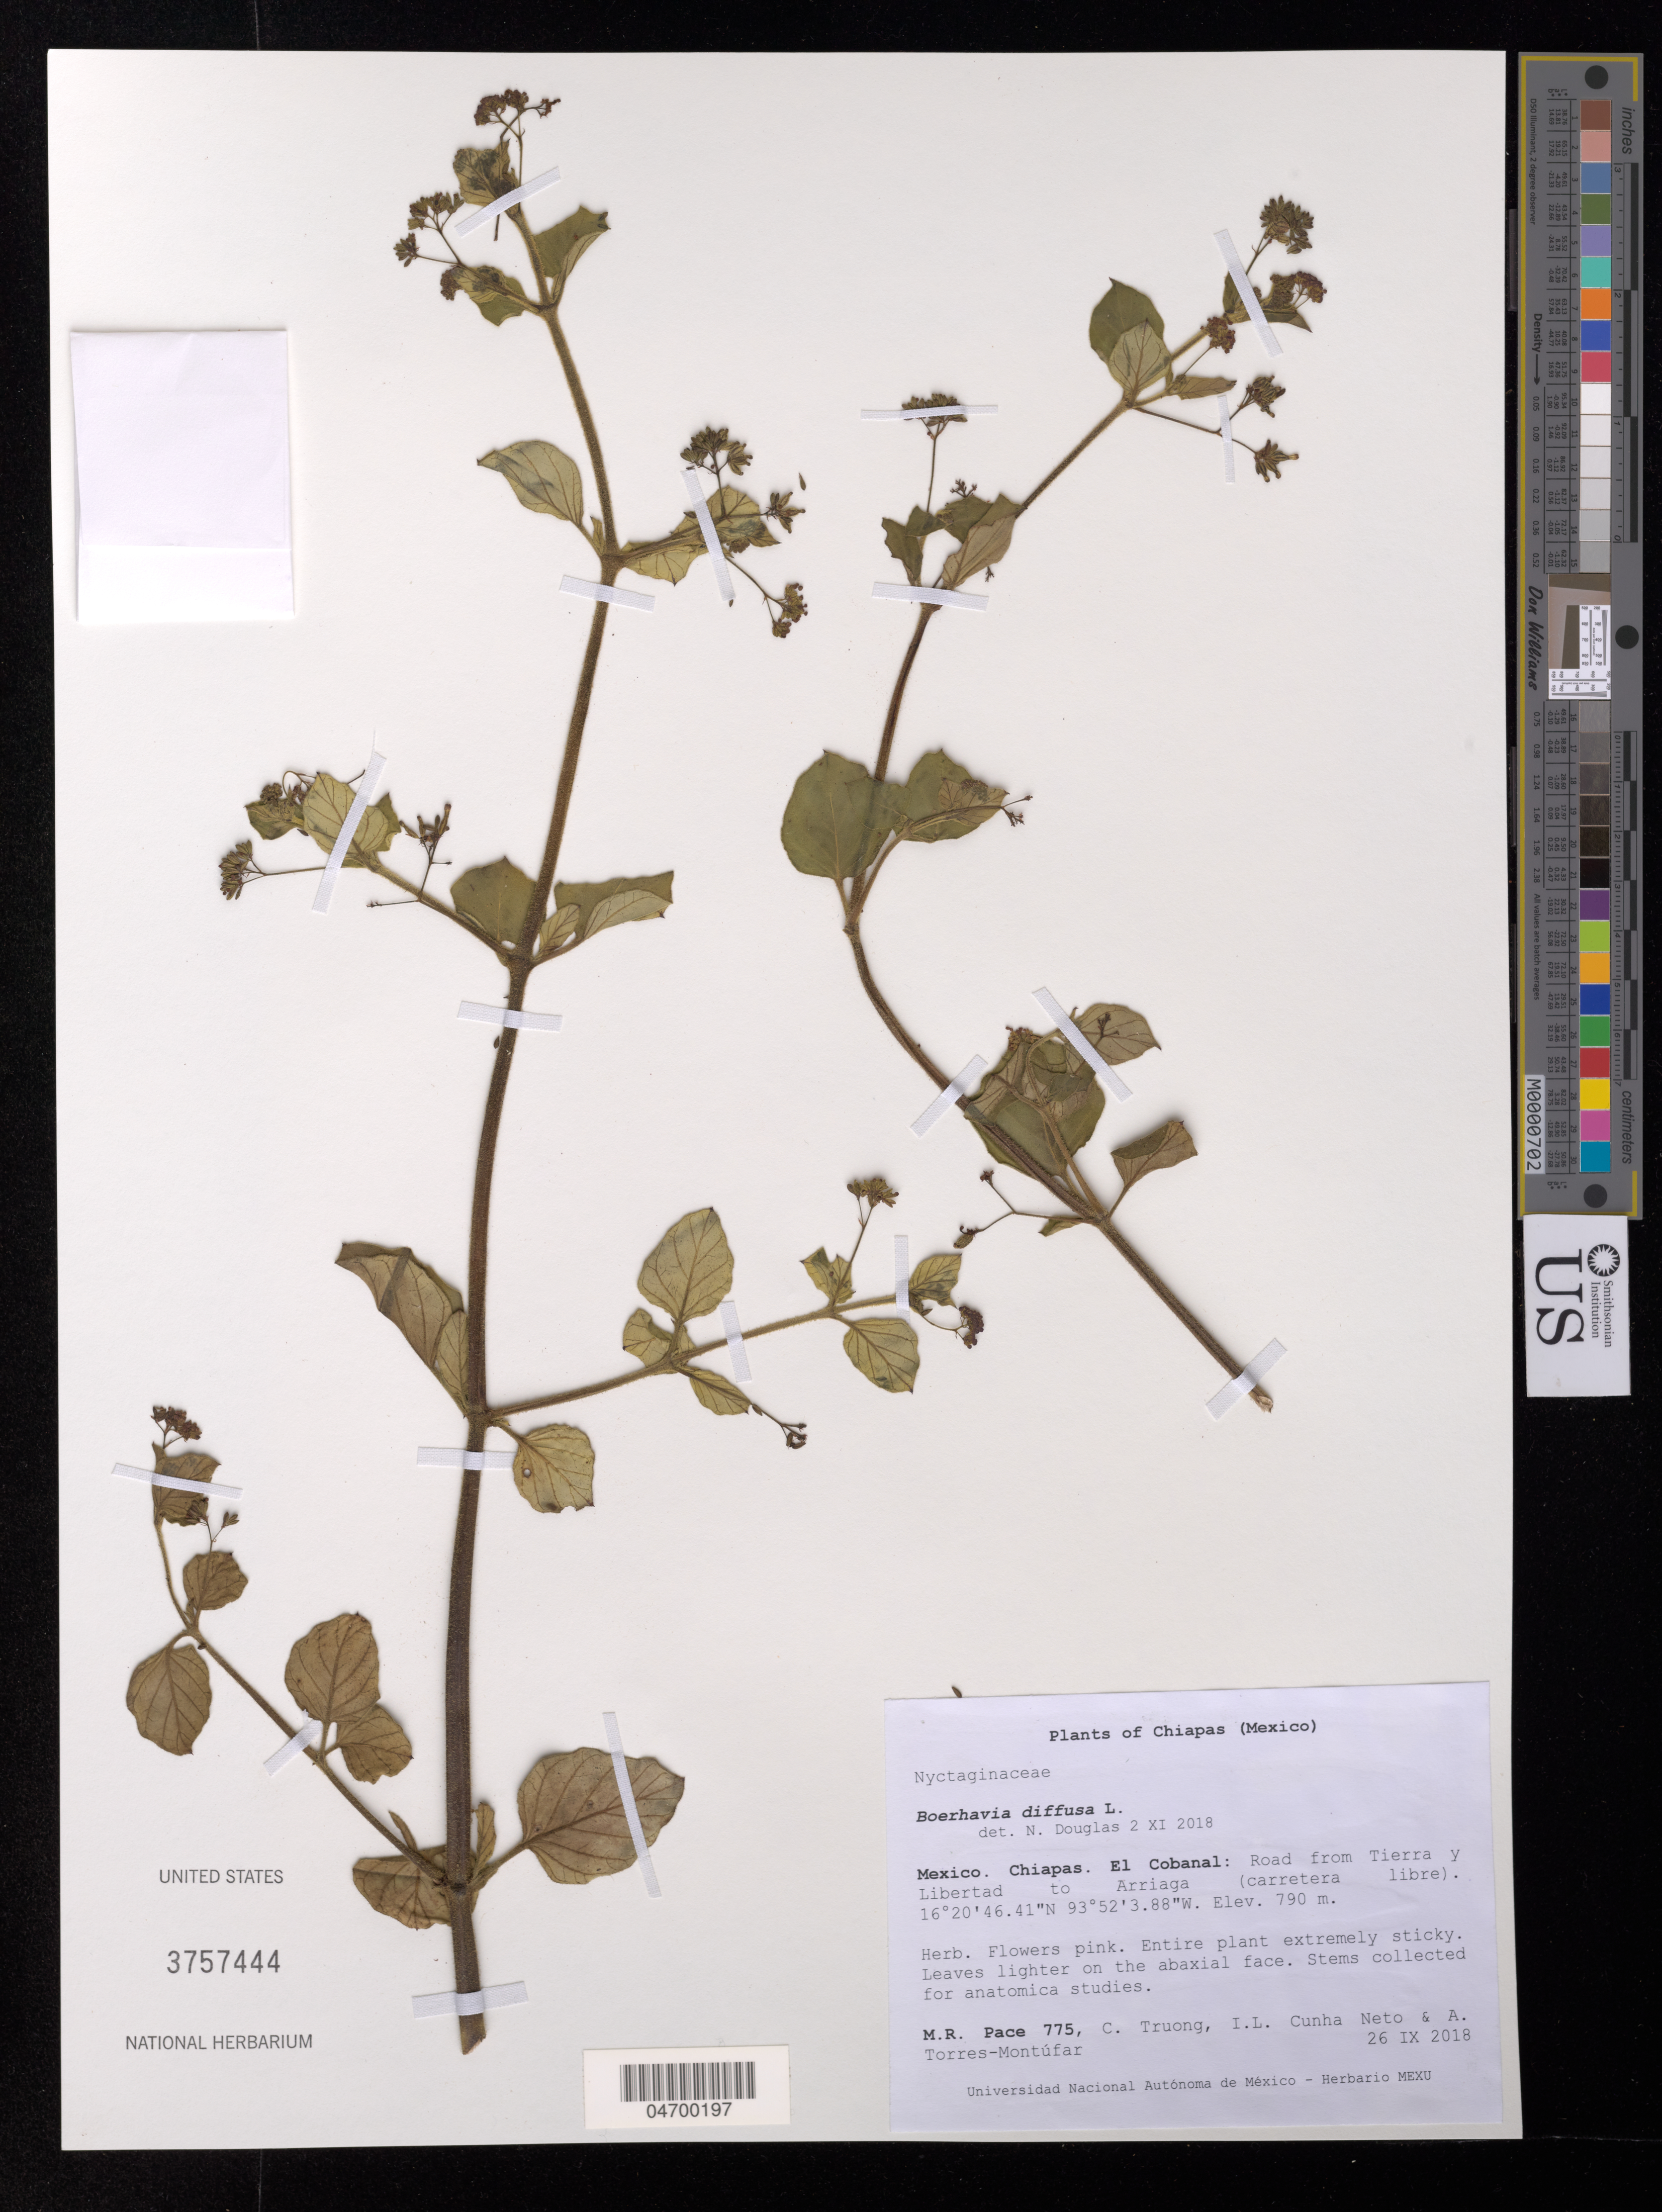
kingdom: Plantae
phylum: Tracheophyta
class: Magnoliopsida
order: Caryophyllales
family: Nyctaginaceae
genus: Boerhavia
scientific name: Boerhavia diffusa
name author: L.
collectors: M. R. Pace, C. Truong, I. L. Cunha Neto & A. Torres-Montúfar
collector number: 775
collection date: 2018-09-26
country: Mexico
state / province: Chiapas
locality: El Cobanal: Road from Tierra y Libertad to Arriaga (carretera libre).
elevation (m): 790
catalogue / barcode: US 3757444